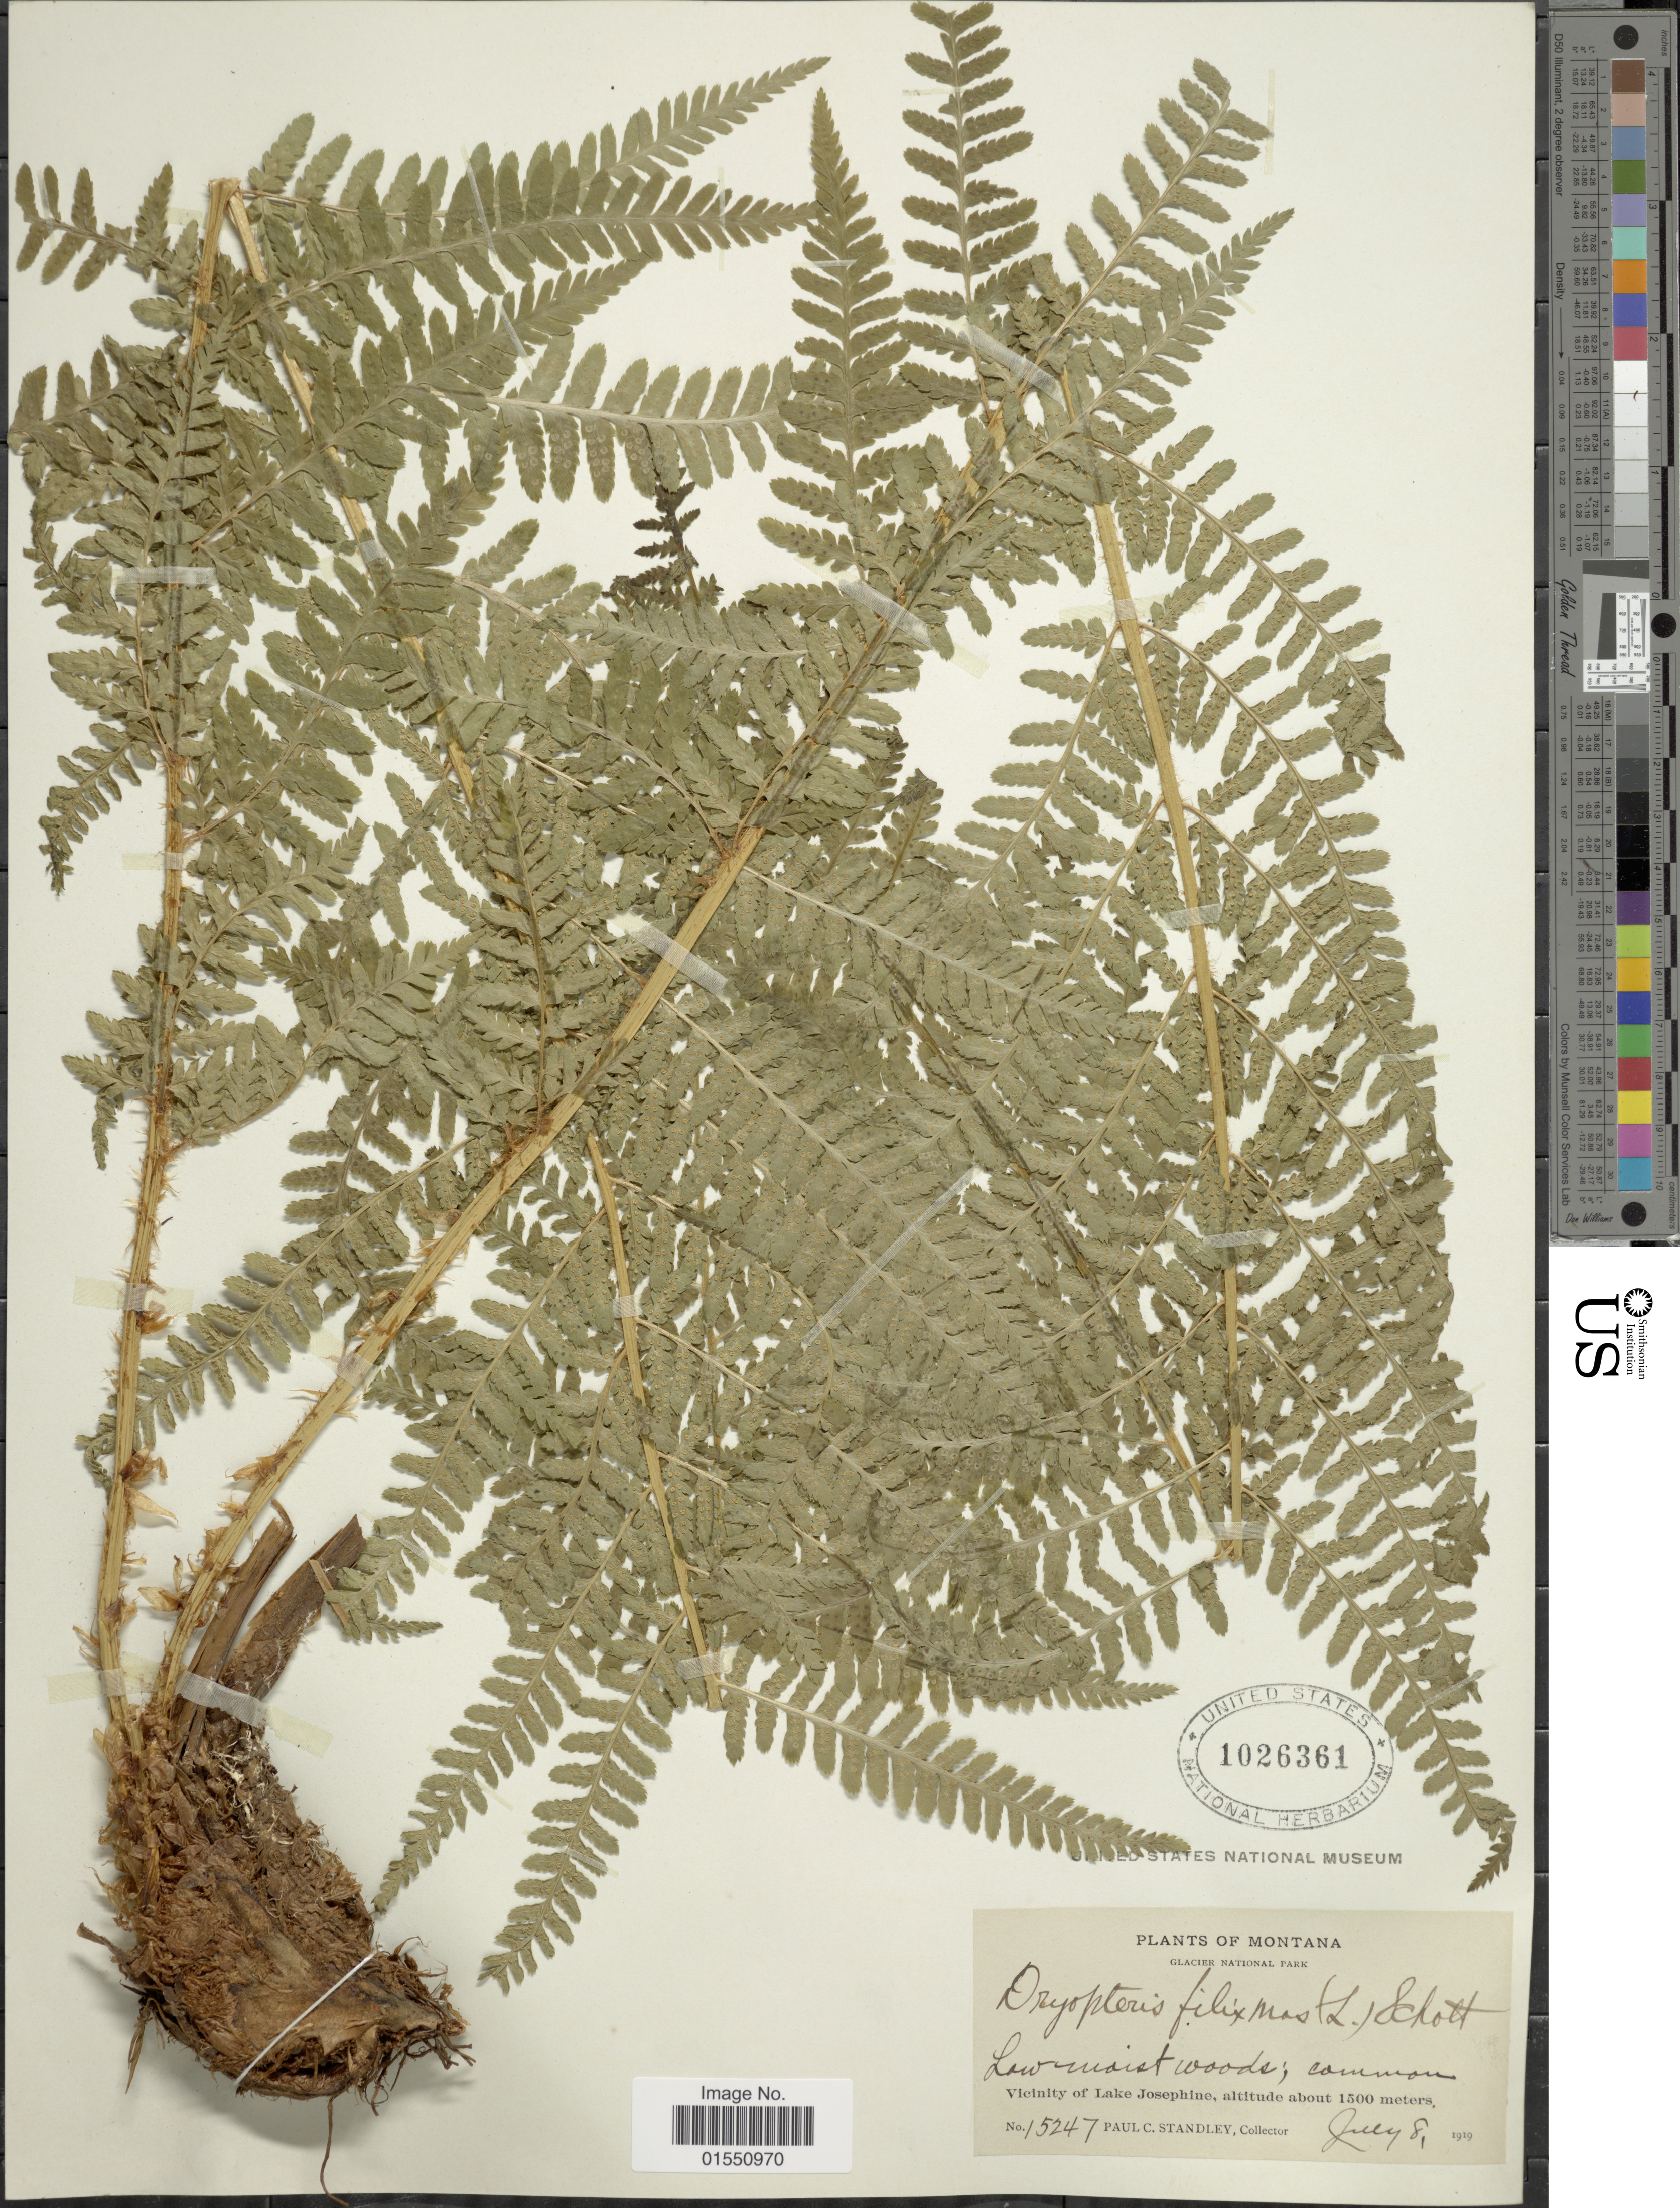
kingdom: Plantae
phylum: Tracheophyta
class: Polypodiopsida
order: Polypodiales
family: Dryopteridaceae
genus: Dryopteris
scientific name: Dryopteris filix-mas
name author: (L.) Schott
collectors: P. C. Standley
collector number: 15247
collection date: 1919-07-08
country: United States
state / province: Montana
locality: Glacier National Park. Vicinity of Lake Josephine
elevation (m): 1500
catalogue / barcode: US 1026361